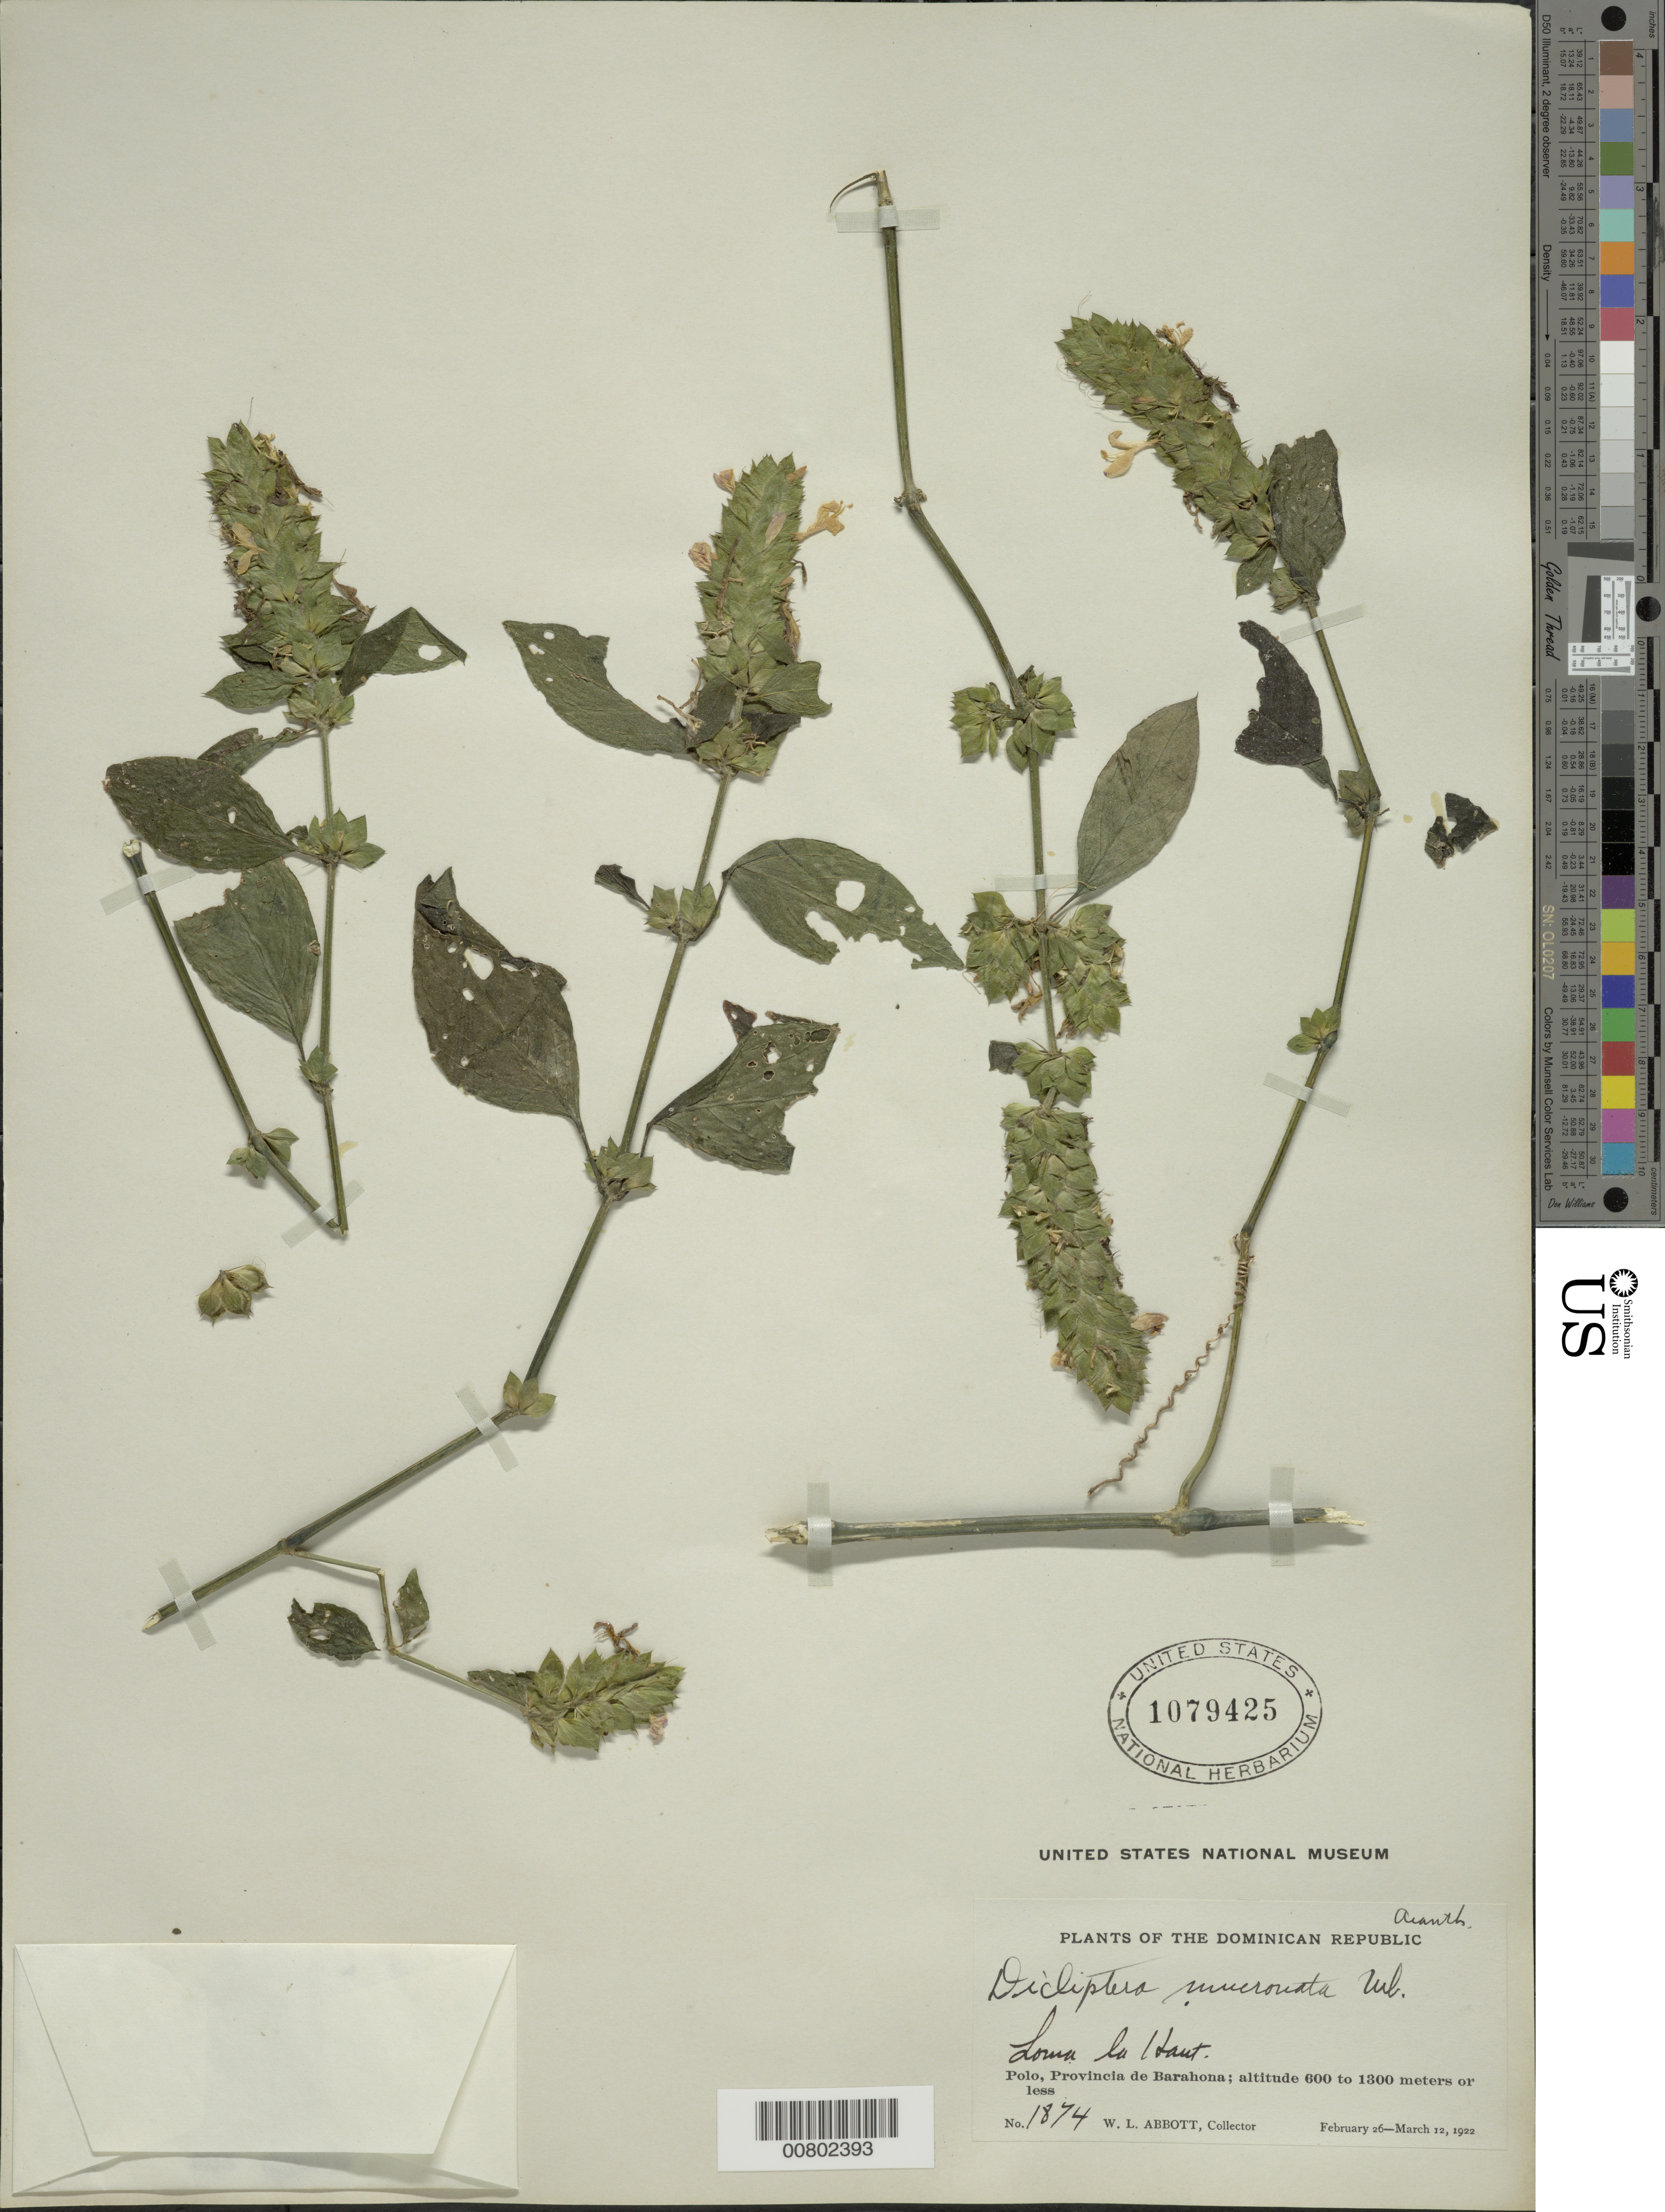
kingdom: Plantae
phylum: Tracheophyta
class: Magnoliopsida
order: Lamiales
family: Acanthaceae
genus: Dicliptera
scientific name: Dicliptera mucronata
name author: Urb.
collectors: W. L. Abbott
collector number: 1874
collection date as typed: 26 Feb 1922 to 12 Mar 1922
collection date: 1922-02-26/1922-03-12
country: Dominican Republic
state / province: Barahona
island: Hispaniola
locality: Polo, Loma la Haut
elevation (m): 600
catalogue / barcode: US 1079425